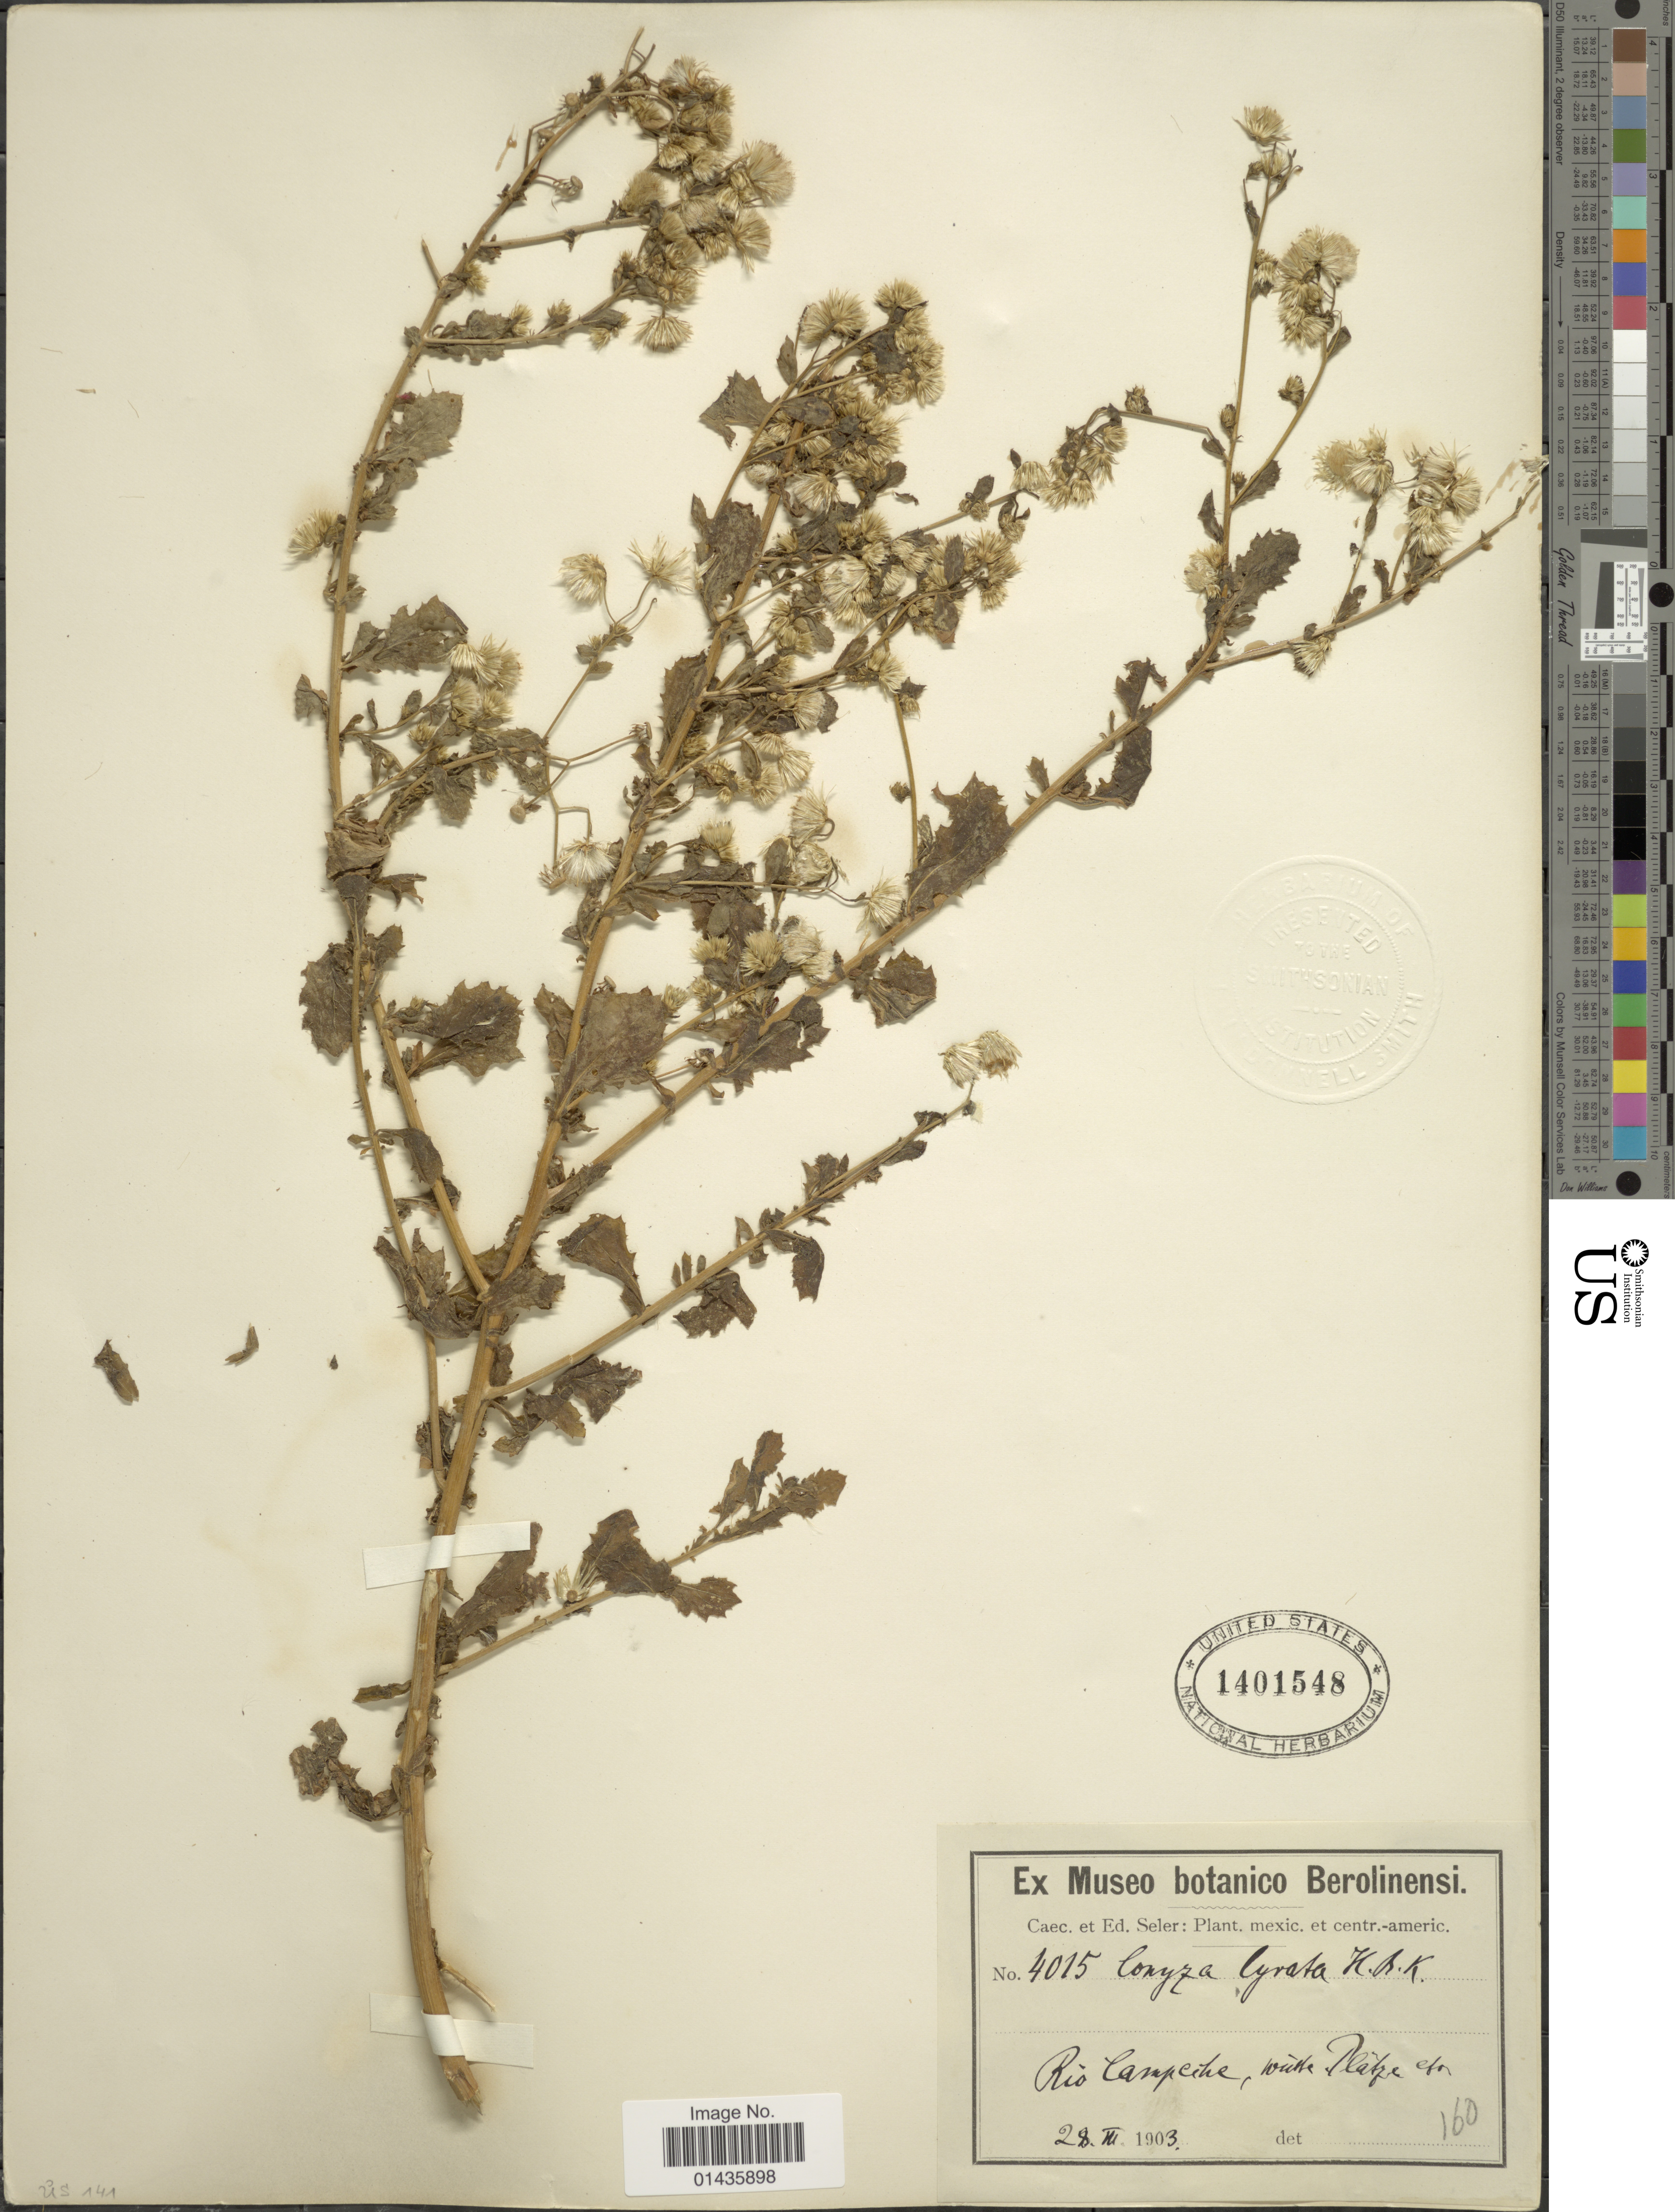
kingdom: Plantae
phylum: Tracheophyta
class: Magnoliopsida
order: Asterales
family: Asteraceae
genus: Pseudoconyza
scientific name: Pseudoconyza lyrata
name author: (Kunth) Cuatrec.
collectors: C. Seler & E. G. Seler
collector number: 4015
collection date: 1903-03-28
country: Mexico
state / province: Campeche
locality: Rio Campeche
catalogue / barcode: US 1401548